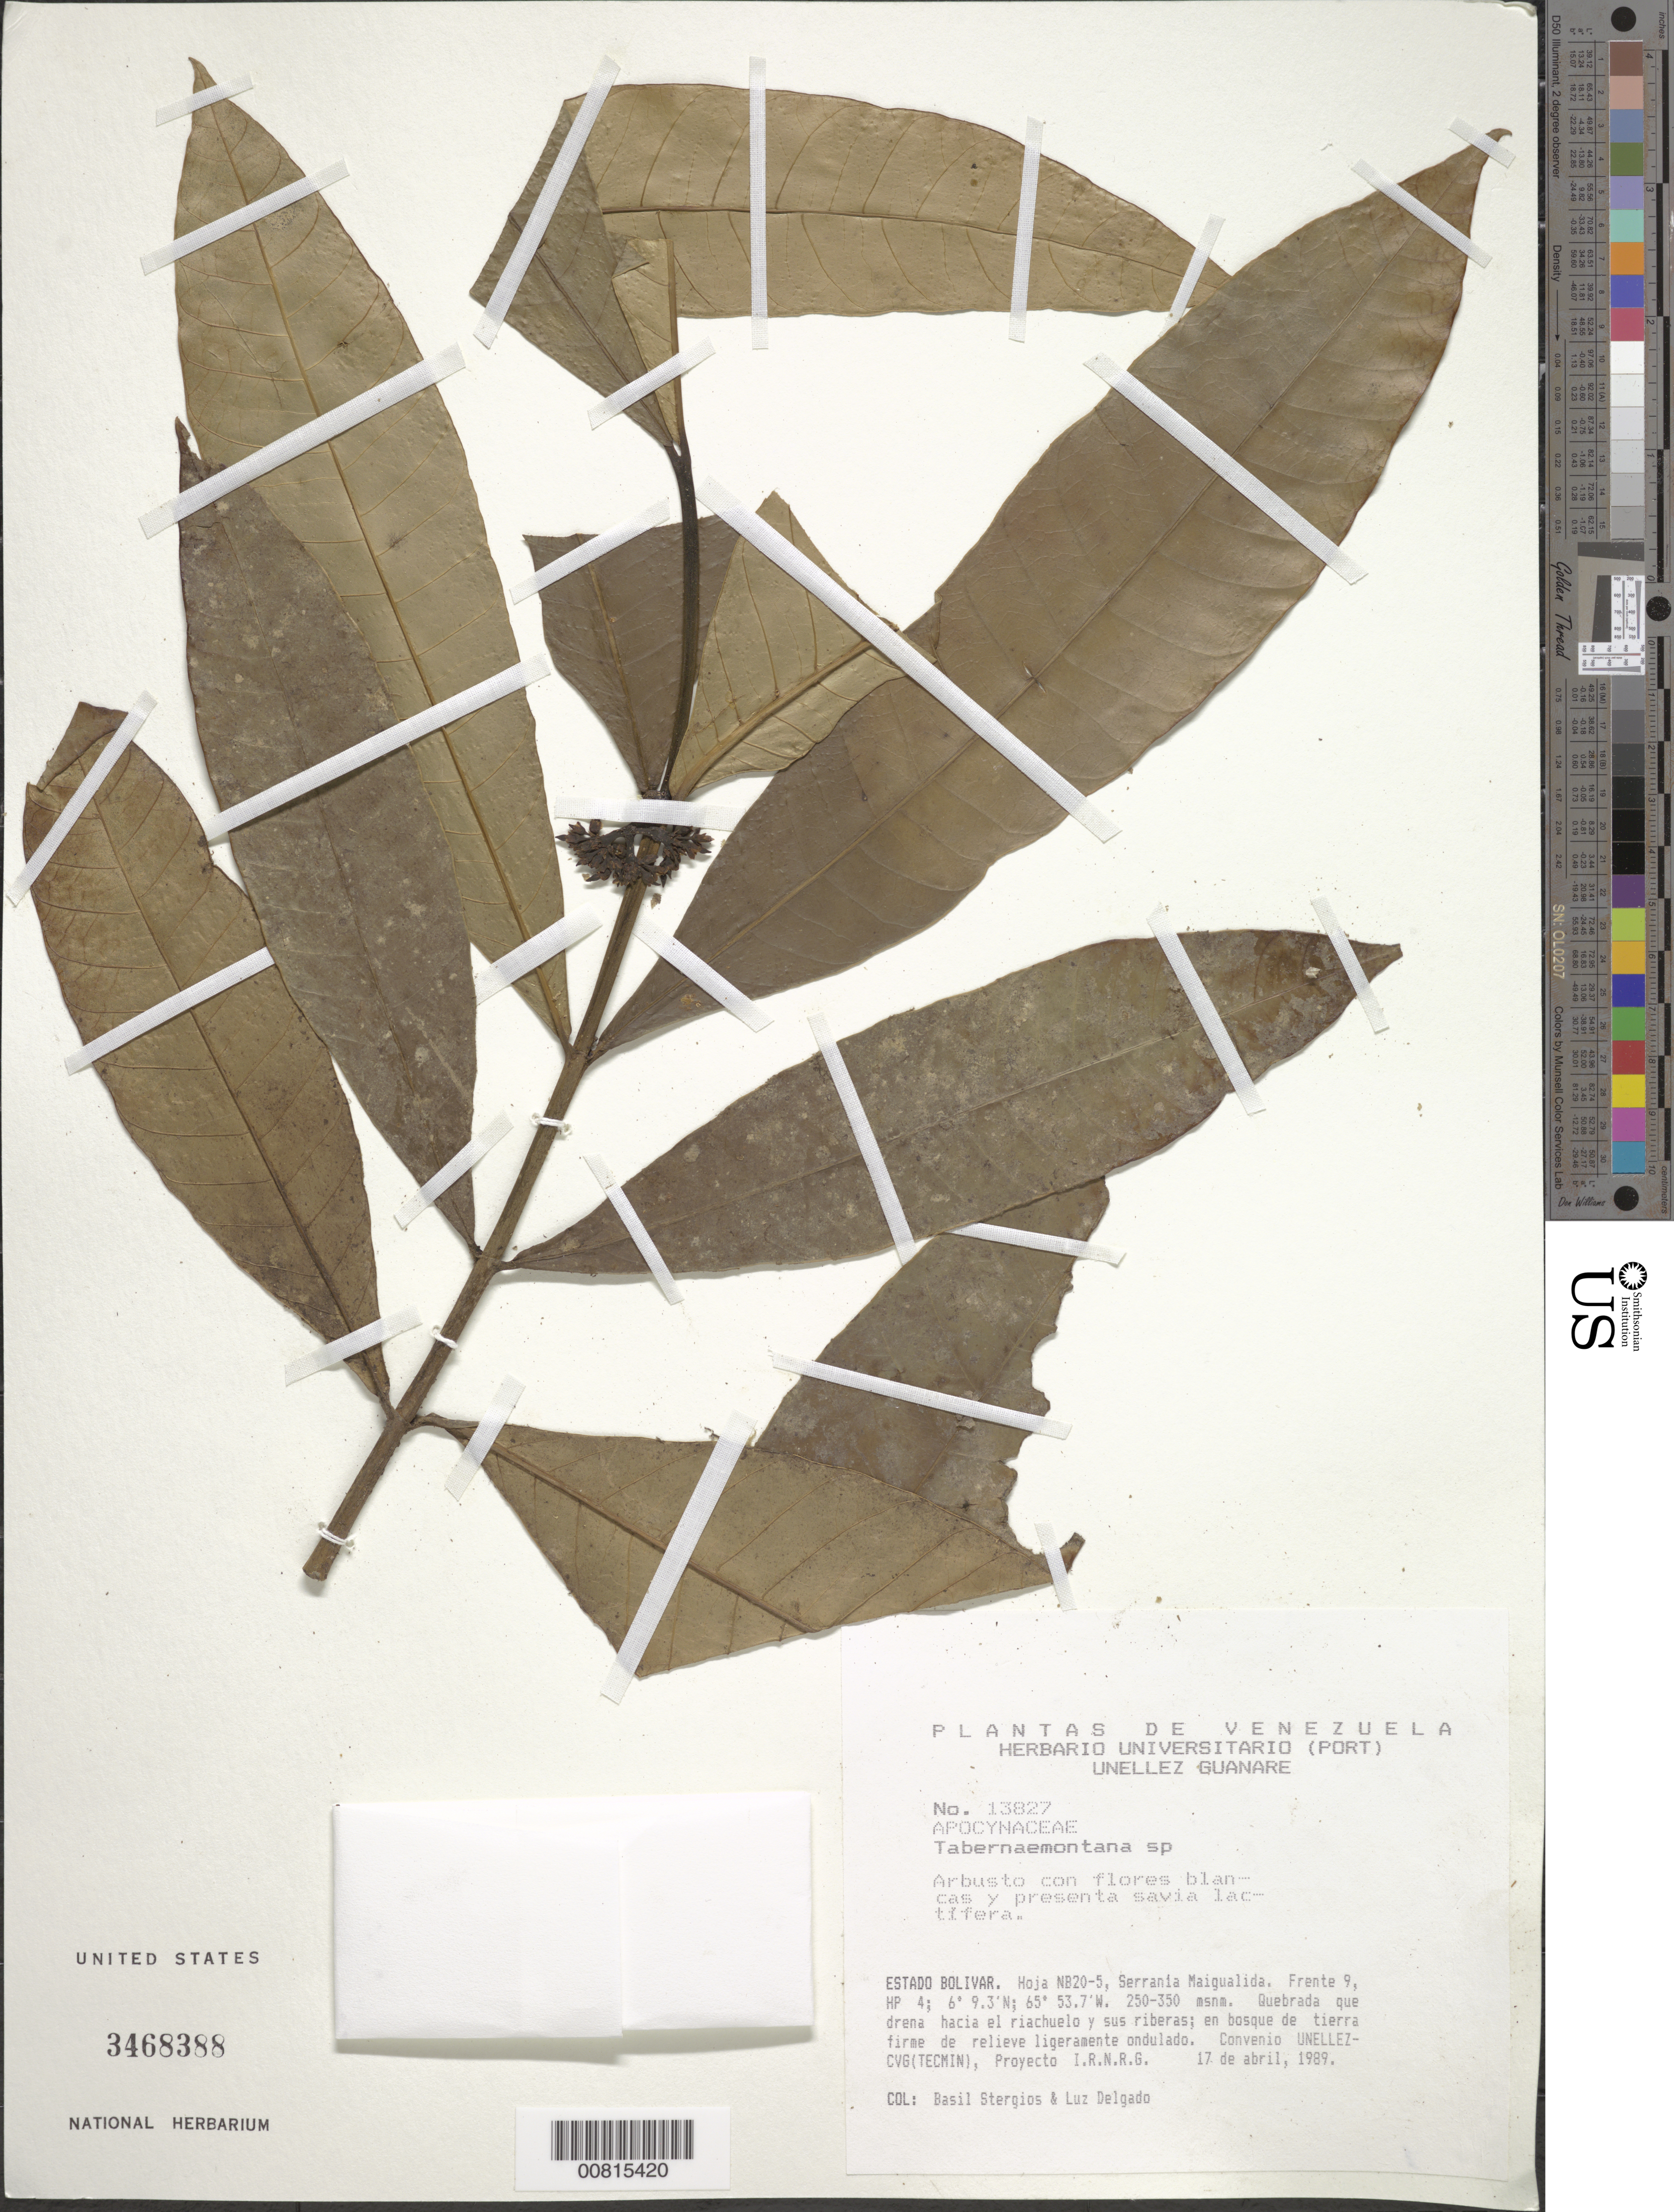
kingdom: Plantae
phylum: Tracheophyta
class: Magnoliopsida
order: Gentianales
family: Apocynaceae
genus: Tabernaemontana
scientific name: Tabernaemontana sp.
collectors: B. G. Stergios & L. Delgado V.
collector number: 13827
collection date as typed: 17-Apr-89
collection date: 1989-04-17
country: Venezuela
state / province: Bolívar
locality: Serrania Maigualida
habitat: Quebrada que drena hacia el riachuelo y sus riberas; en bosque de tierra firme de relieve ligeramente ondulado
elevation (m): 250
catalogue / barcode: US 3468388